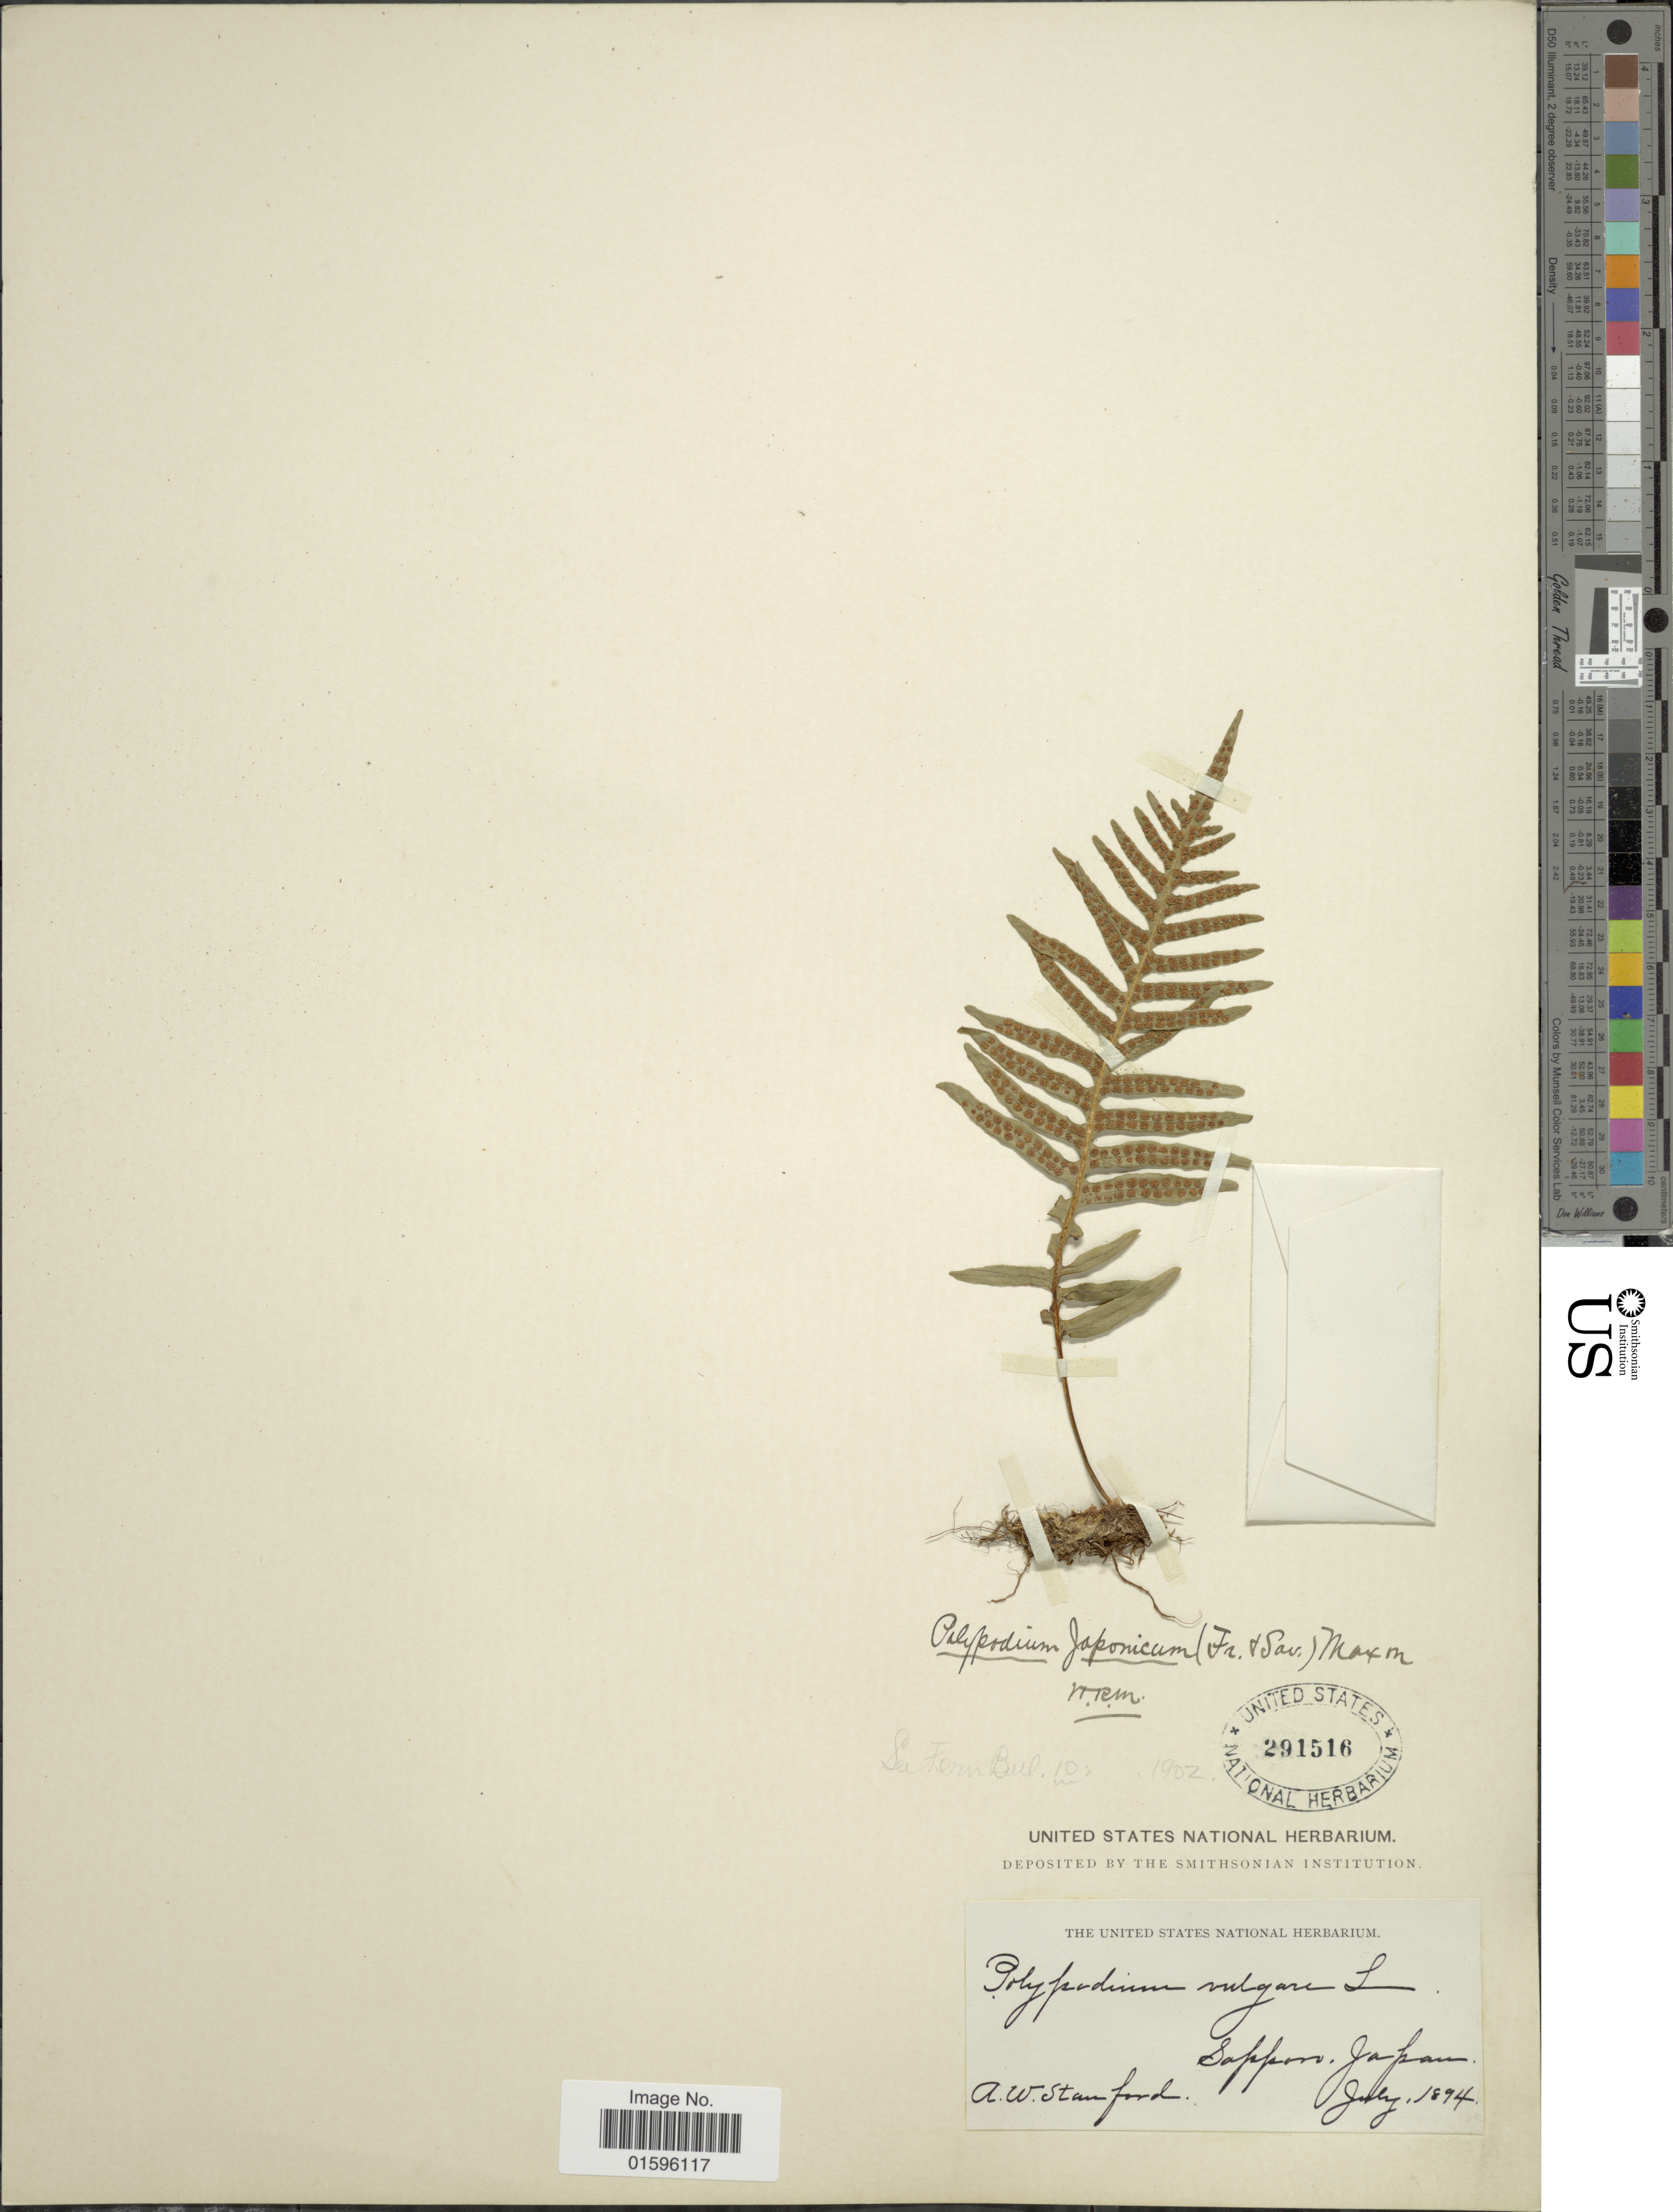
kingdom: Plantae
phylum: Tracheophyta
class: Polypodiopsida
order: Polypodiales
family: Polypodiaceae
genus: Polypodium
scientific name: Polypodium fauriei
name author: Christ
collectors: A. Stanford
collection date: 1894-07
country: Japan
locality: Sapporo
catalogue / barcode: US 291516